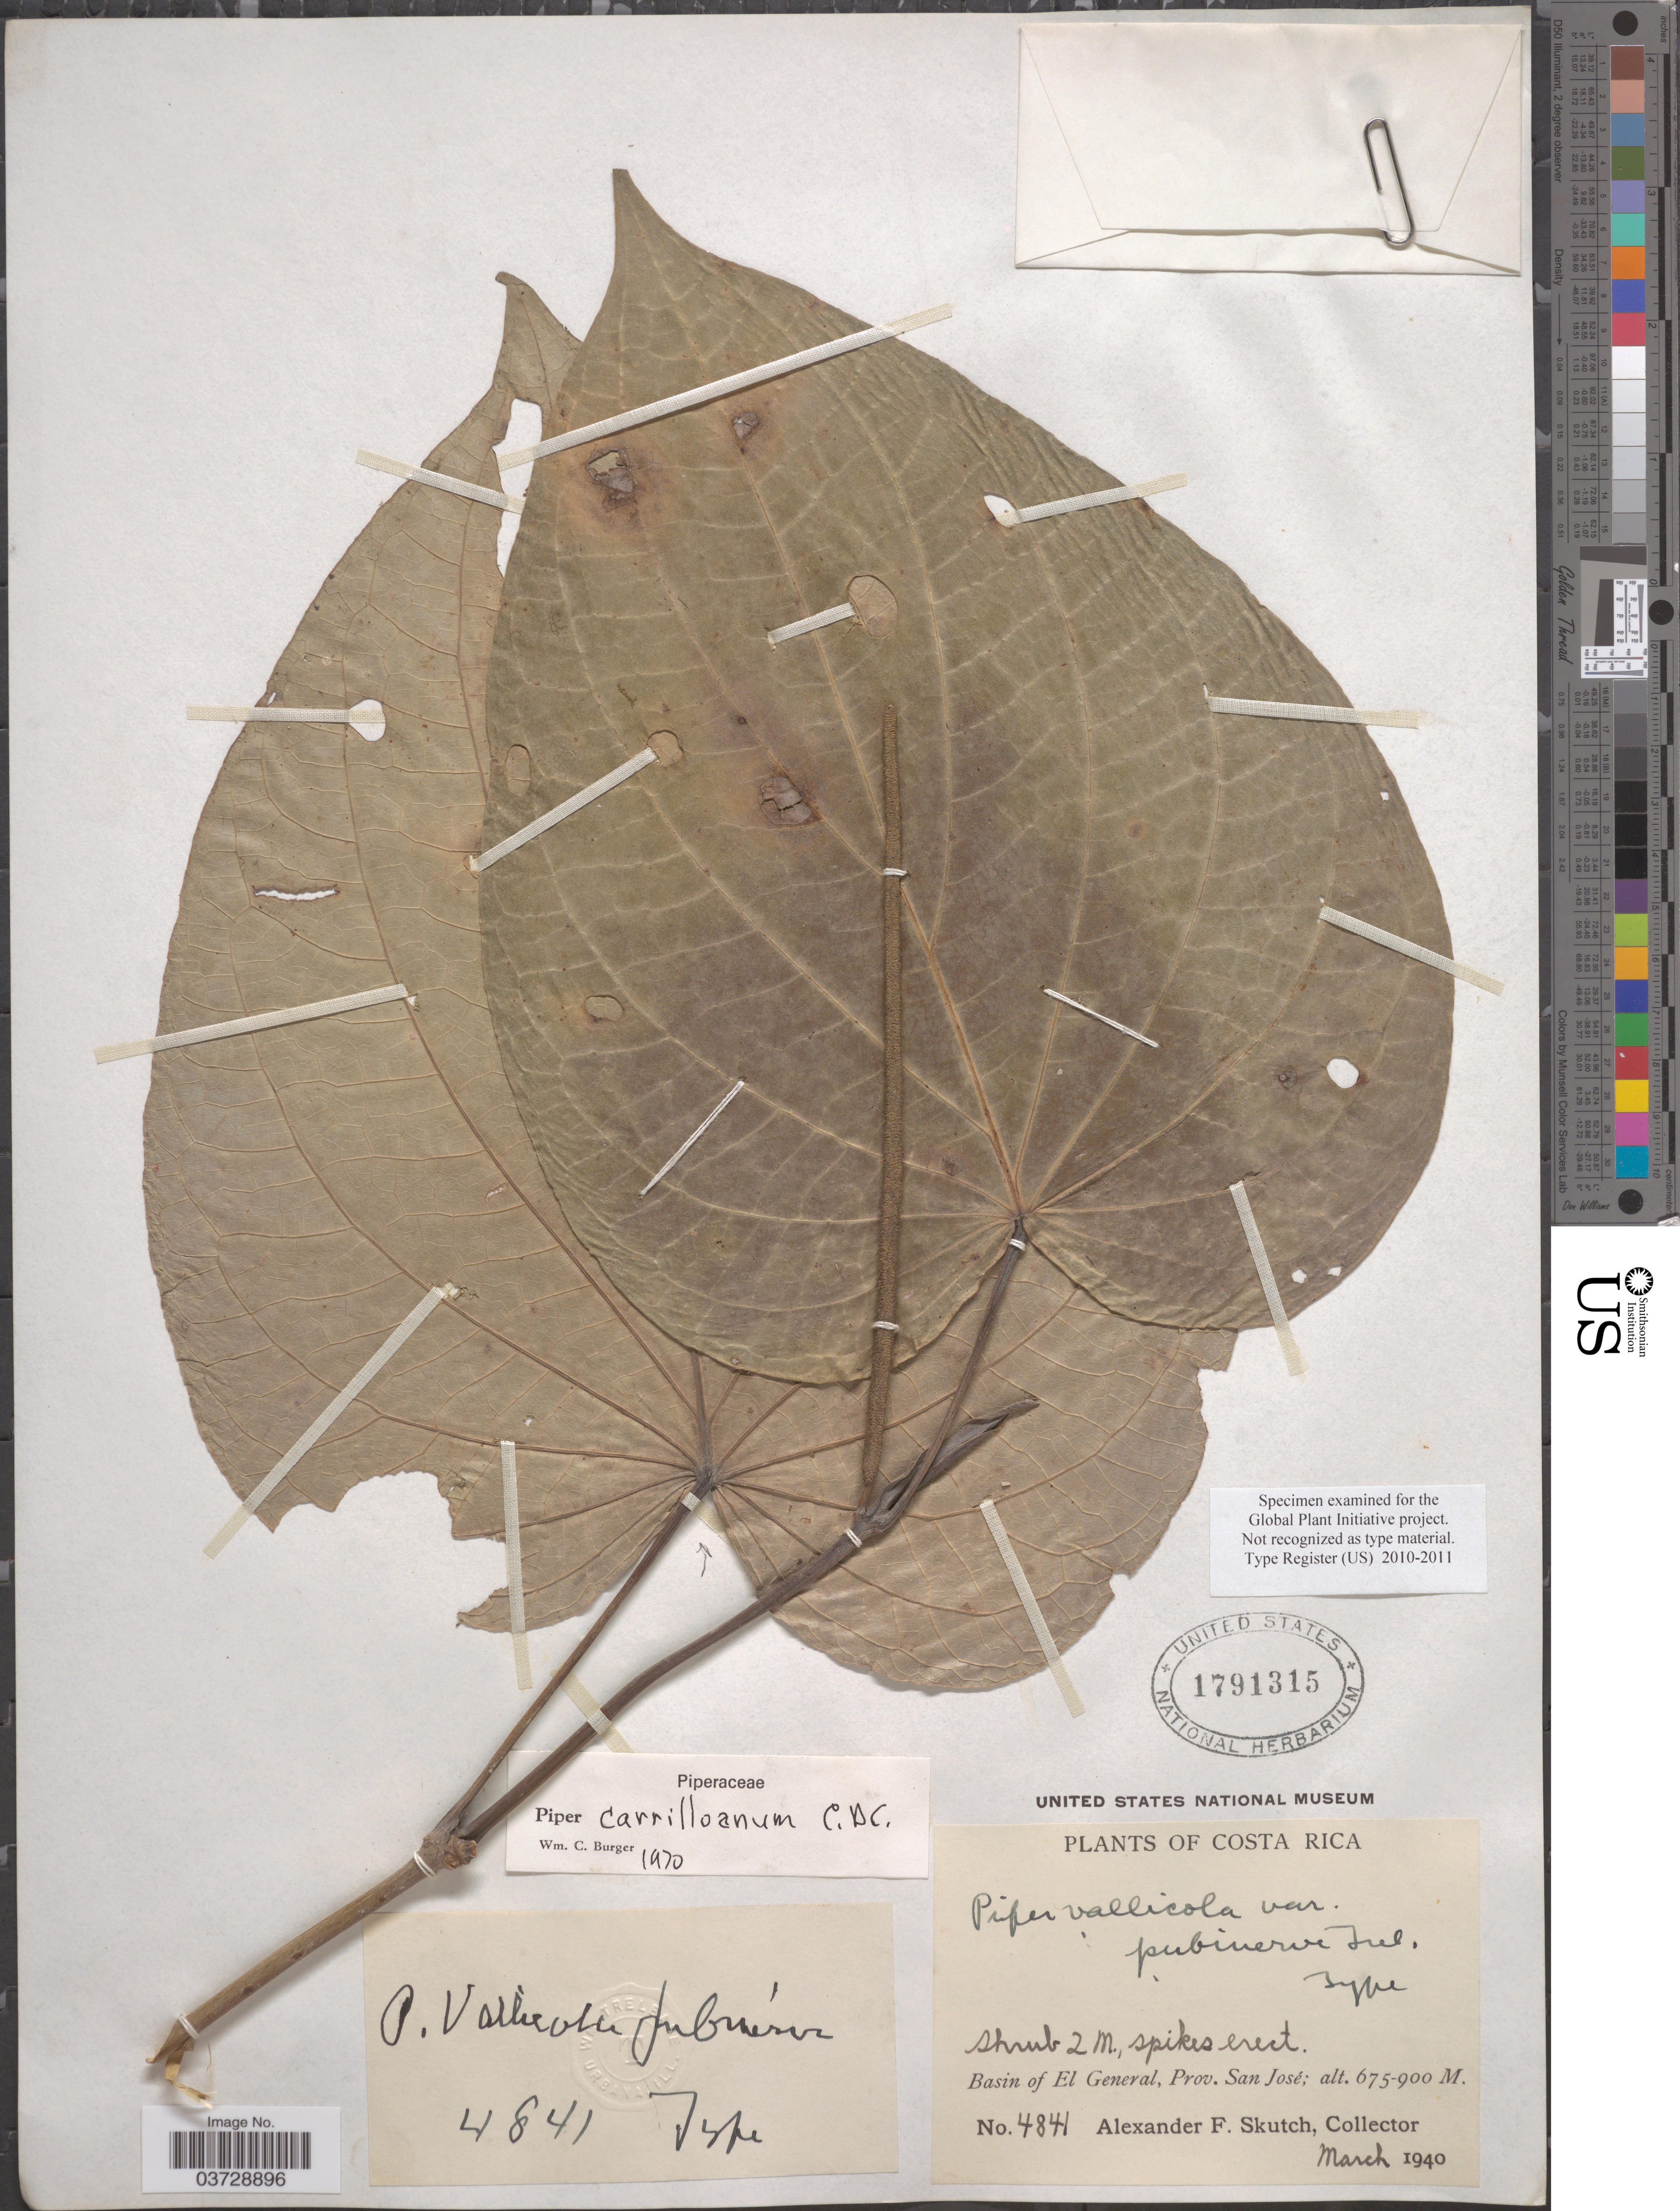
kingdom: Plantae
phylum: Tracheophyta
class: Magnoliopsida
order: Piperales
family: Piperaceae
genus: Piper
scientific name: Piper carrilloanum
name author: C. DC.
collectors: A. F. Skutch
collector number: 4841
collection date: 1940-03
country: Costa Rica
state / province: San José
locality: Basin of El General.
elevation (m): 675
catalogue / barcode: US 1791315